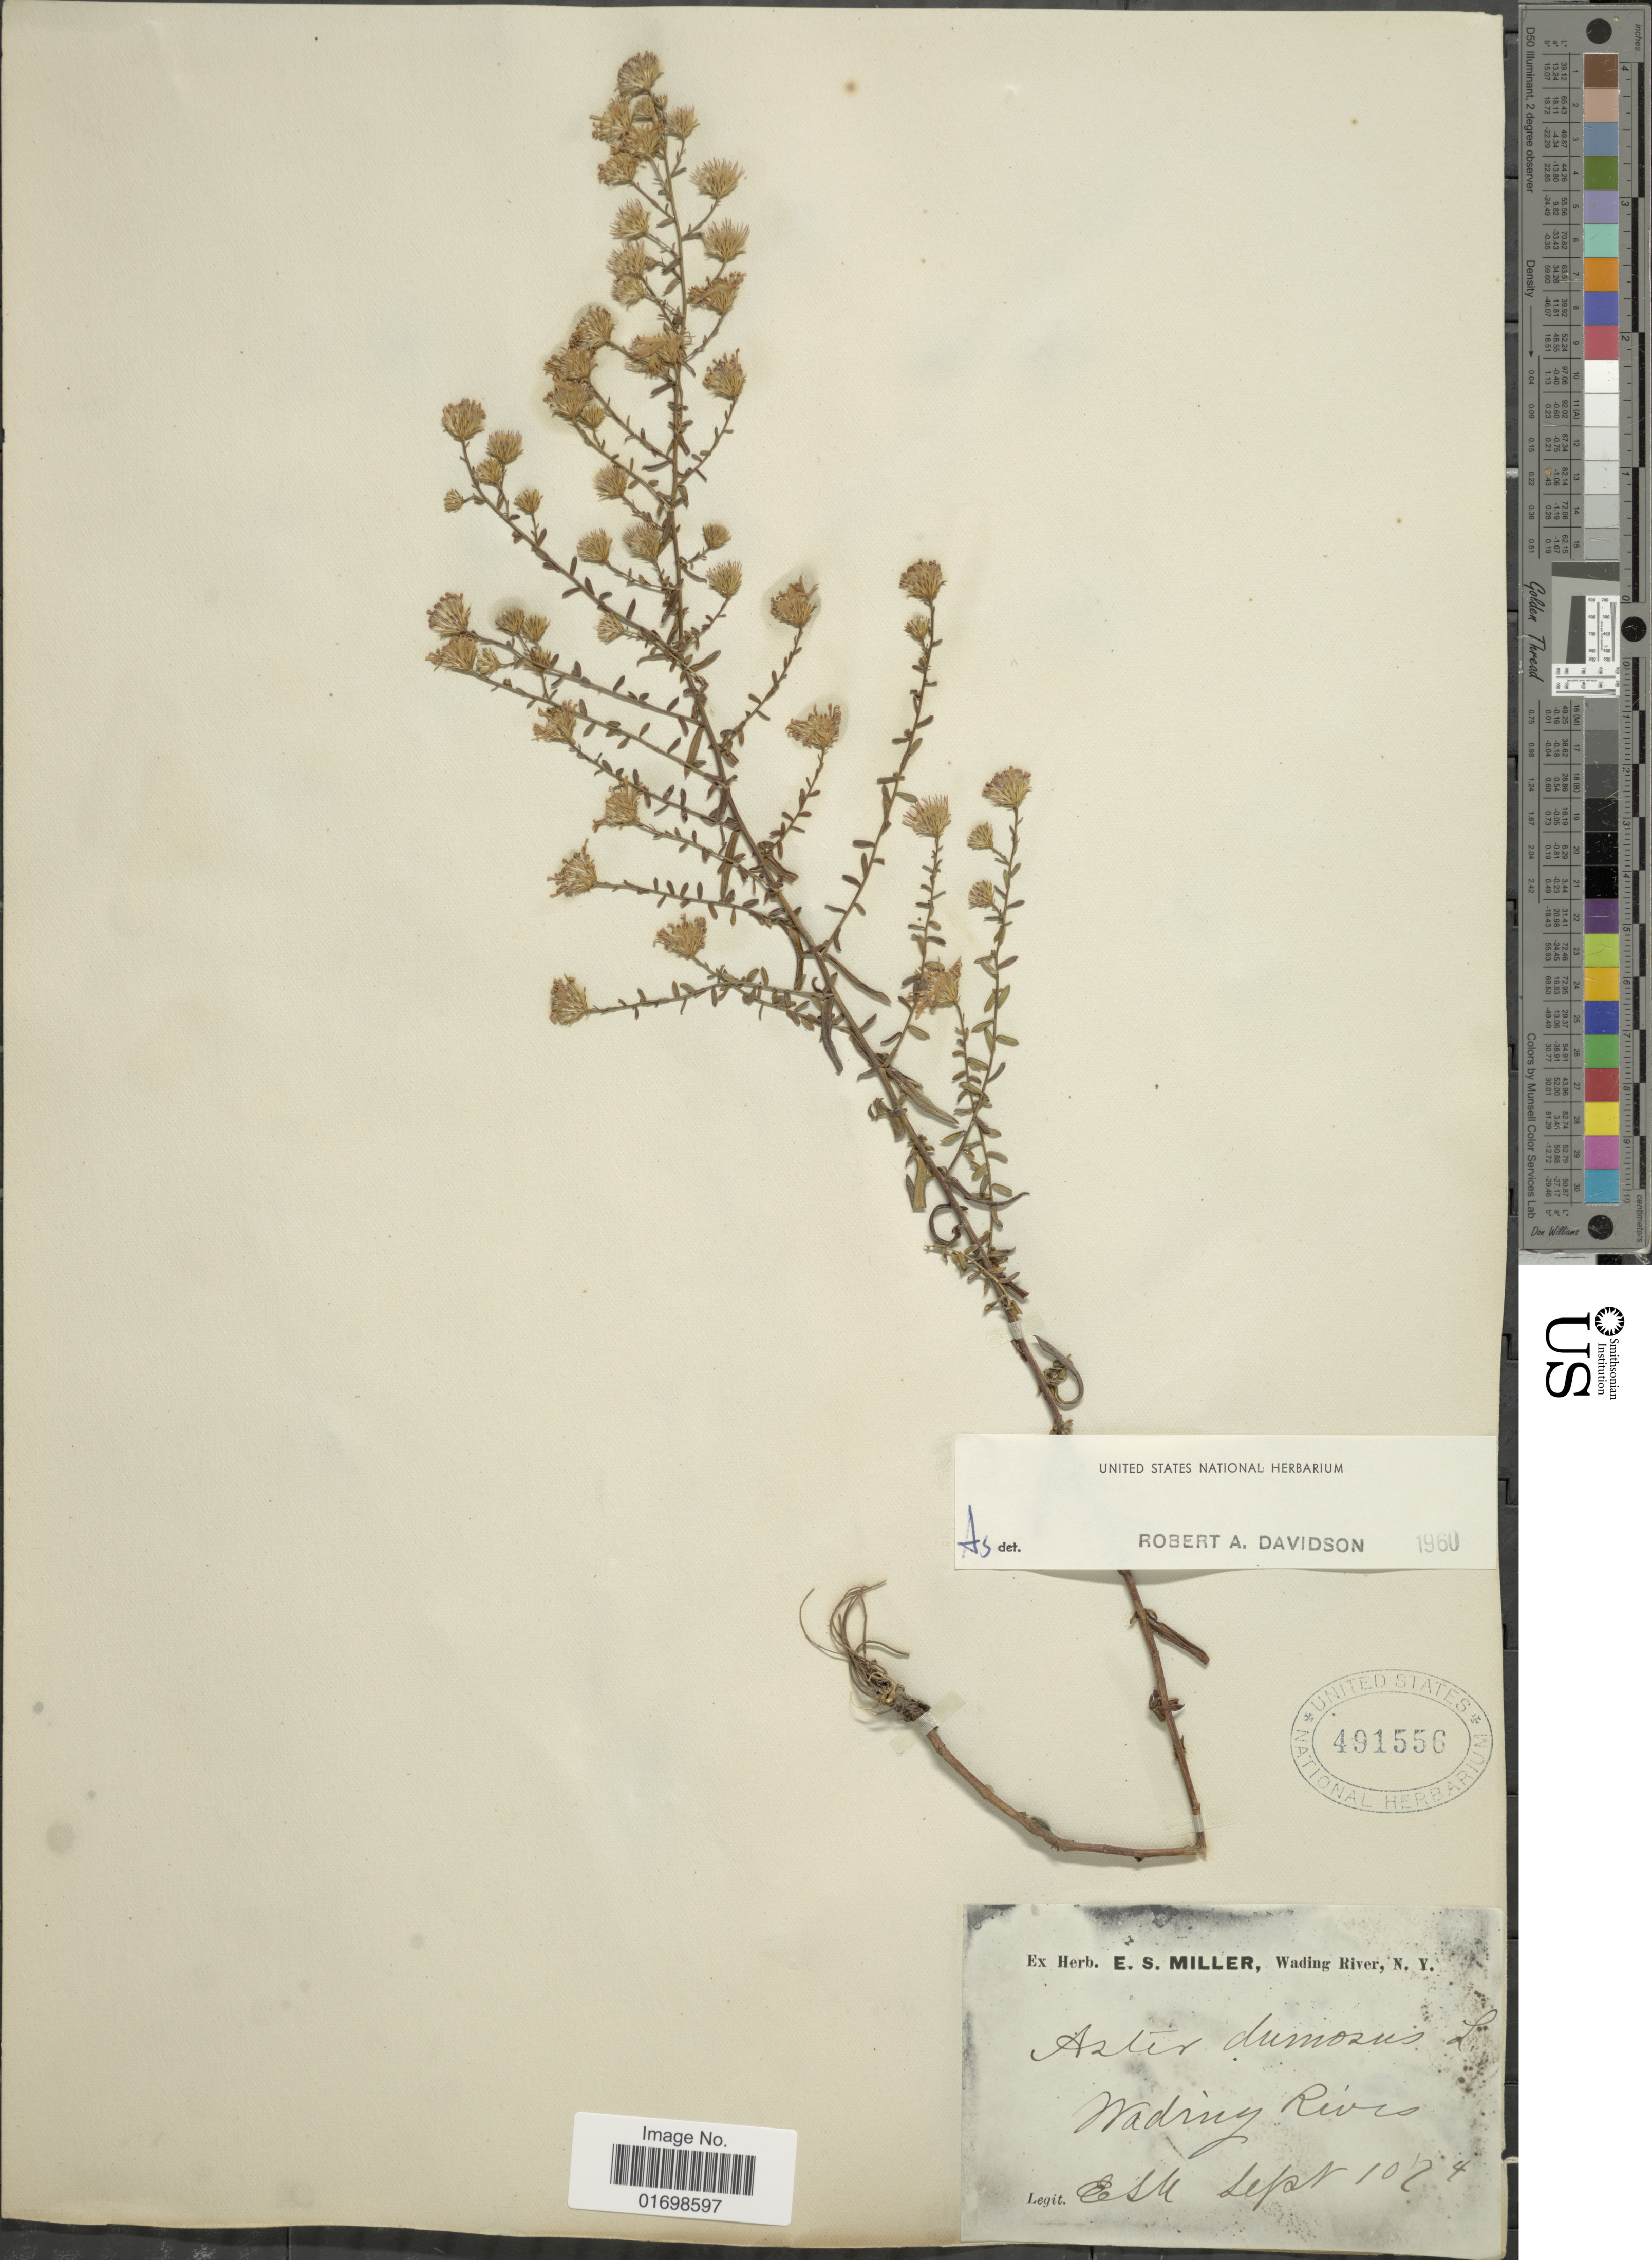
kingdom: Plantae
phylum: Tracheophyta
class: Magnoliopsida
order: Asterales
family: Asteraceae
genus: Symphyotrichum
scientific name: Symphyotrichum dumosum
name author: (L.) G.L. Nesom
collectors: E. S. Miller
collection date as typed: Transcribed d/m/y: 10/9/74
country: United States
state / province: New York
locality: Wading Rivers.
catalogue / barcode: US 491556